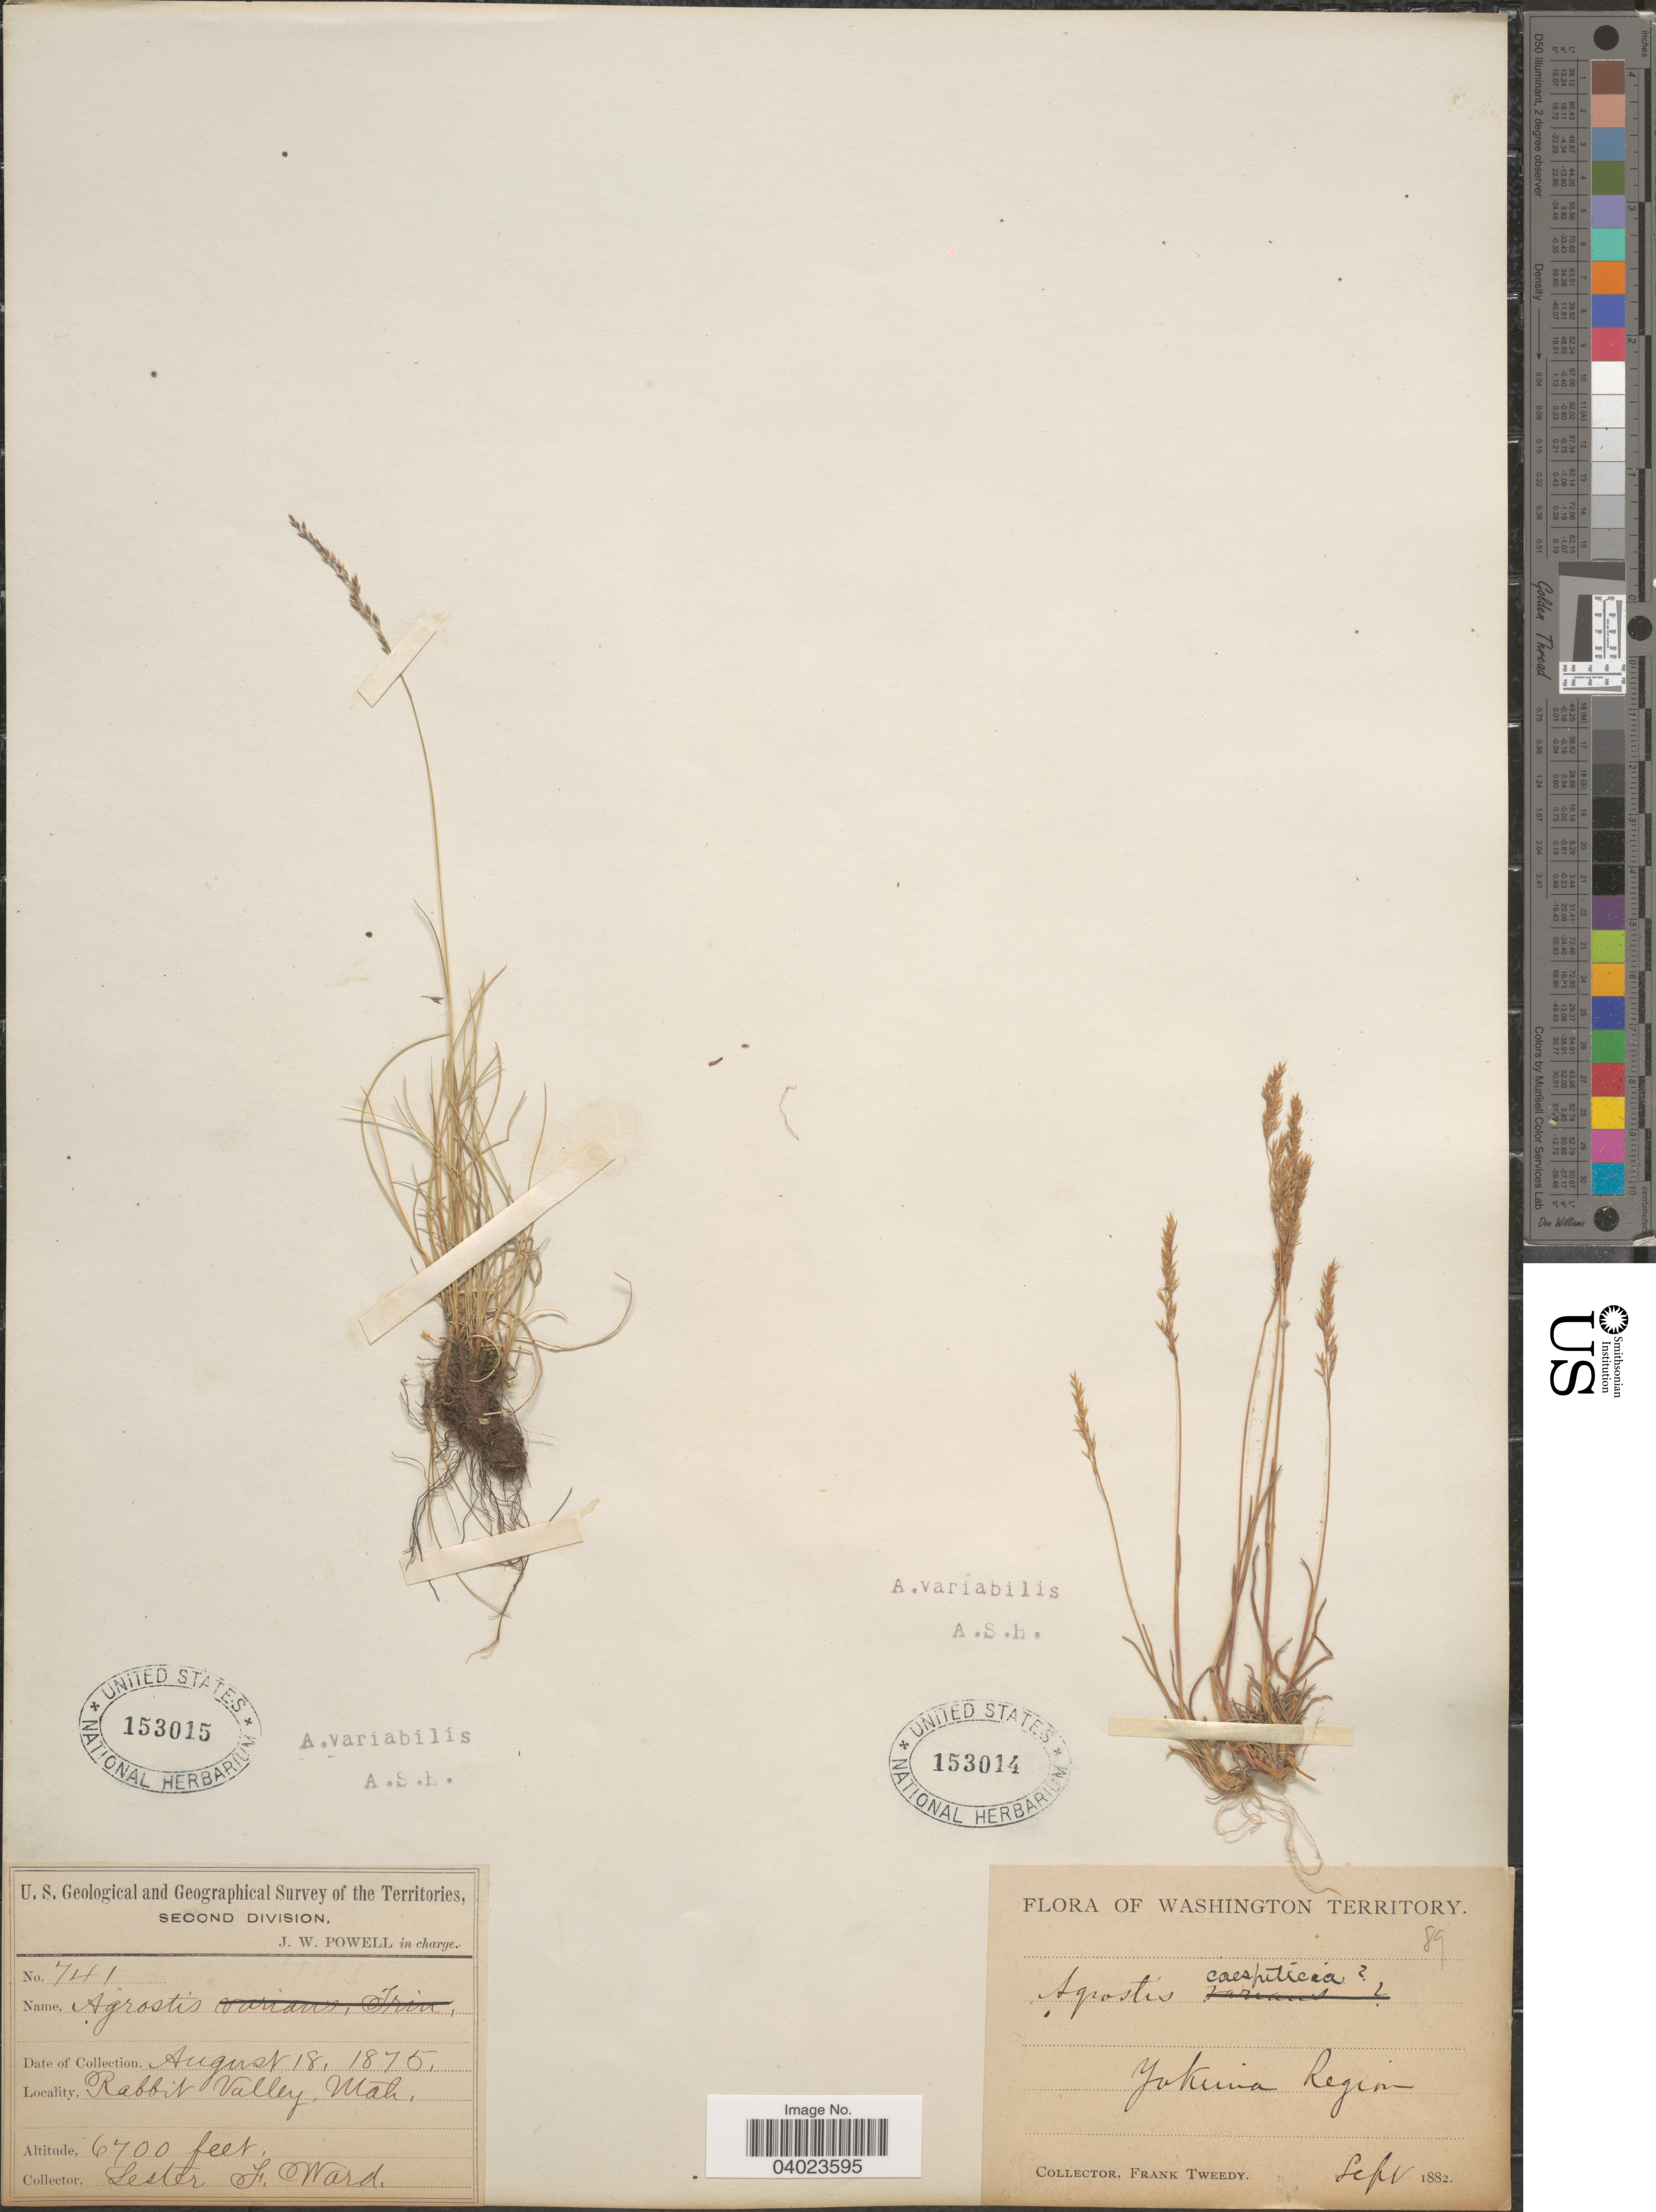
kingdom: Plantae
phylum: Tracheophyta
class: Liliopsida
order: Poales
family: Poaceae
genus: Agrostis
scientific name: Agrostis variabilis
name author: Rydb.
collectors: L. F. Ward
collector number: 741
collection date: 1875-08-18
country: United States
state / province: Utah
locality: Rabbit Valley.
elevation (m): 2042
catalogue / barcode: US 153015-2